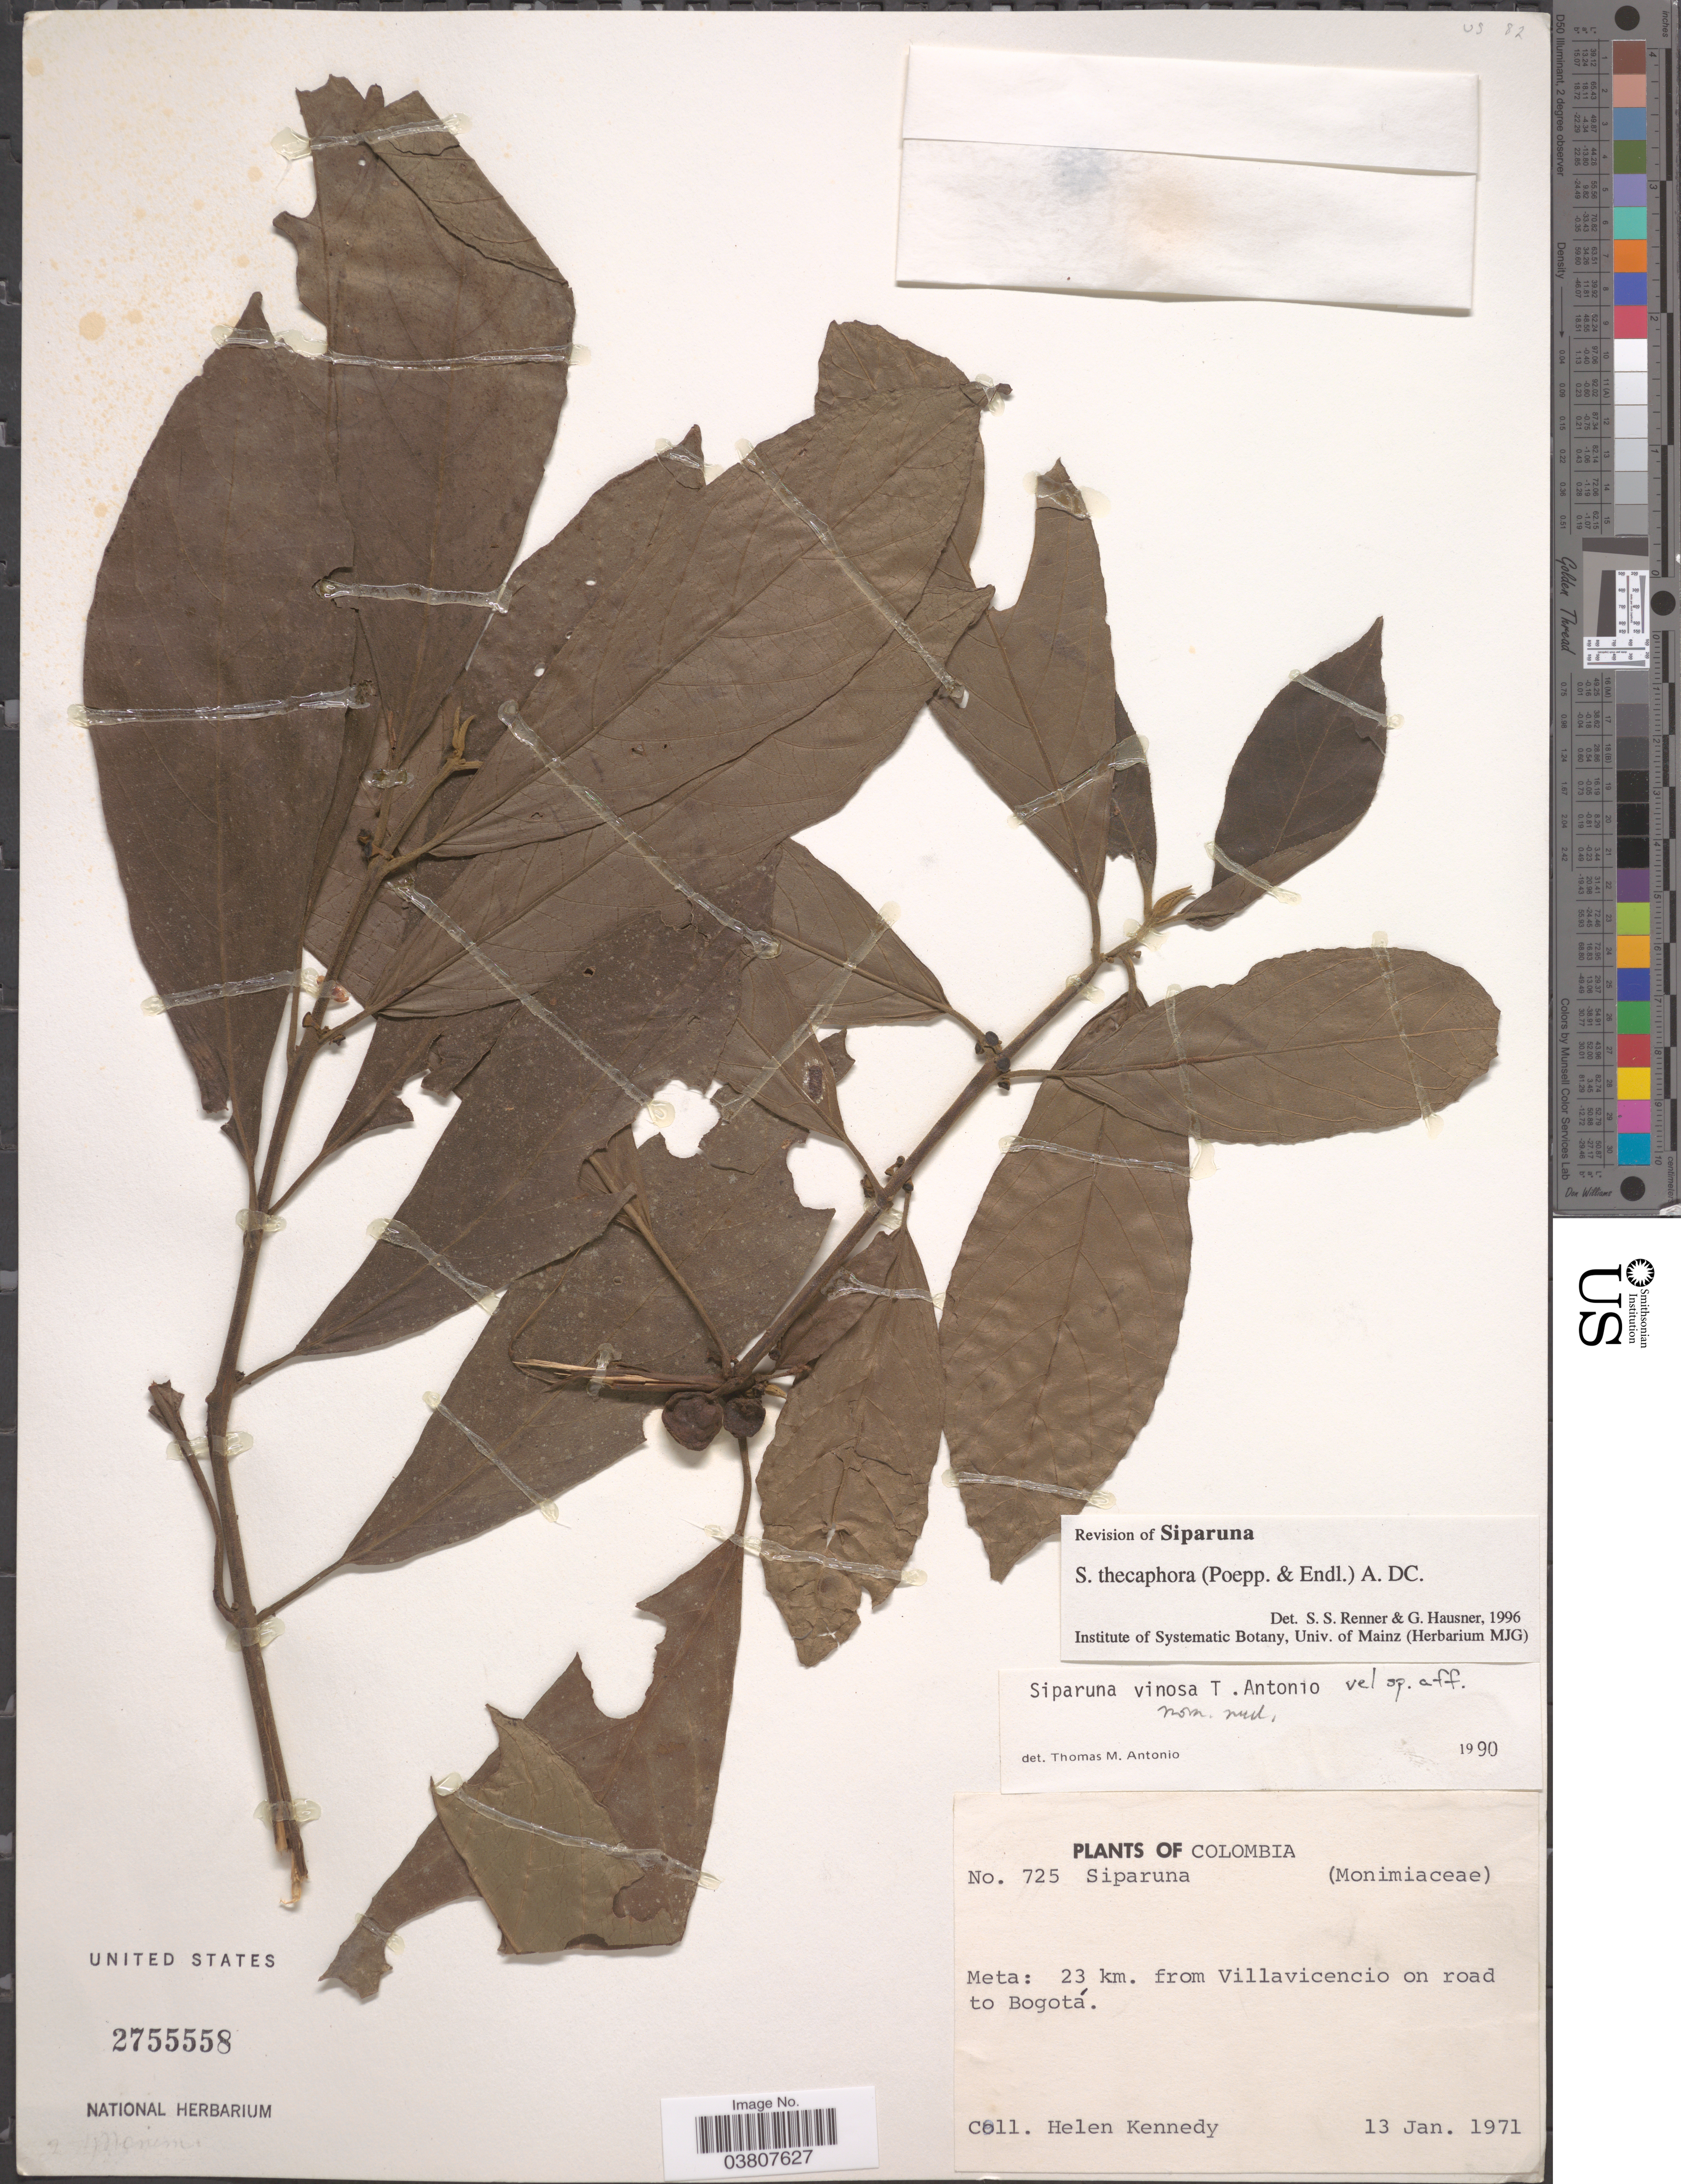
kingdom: Plantae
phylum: Tracheophyta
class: Magnoliopsida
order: Laurales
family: Siparunaceae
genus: Siparuna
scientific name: Siparuna thecaphora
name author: (Poepp. & Endl.) A. DC.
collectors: H. Kennedy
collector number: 725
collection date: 1971-01-13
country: Colombia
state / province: Meta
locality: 23 km. from Villavicencio on road to Bogotá.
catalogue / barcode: US 2755558